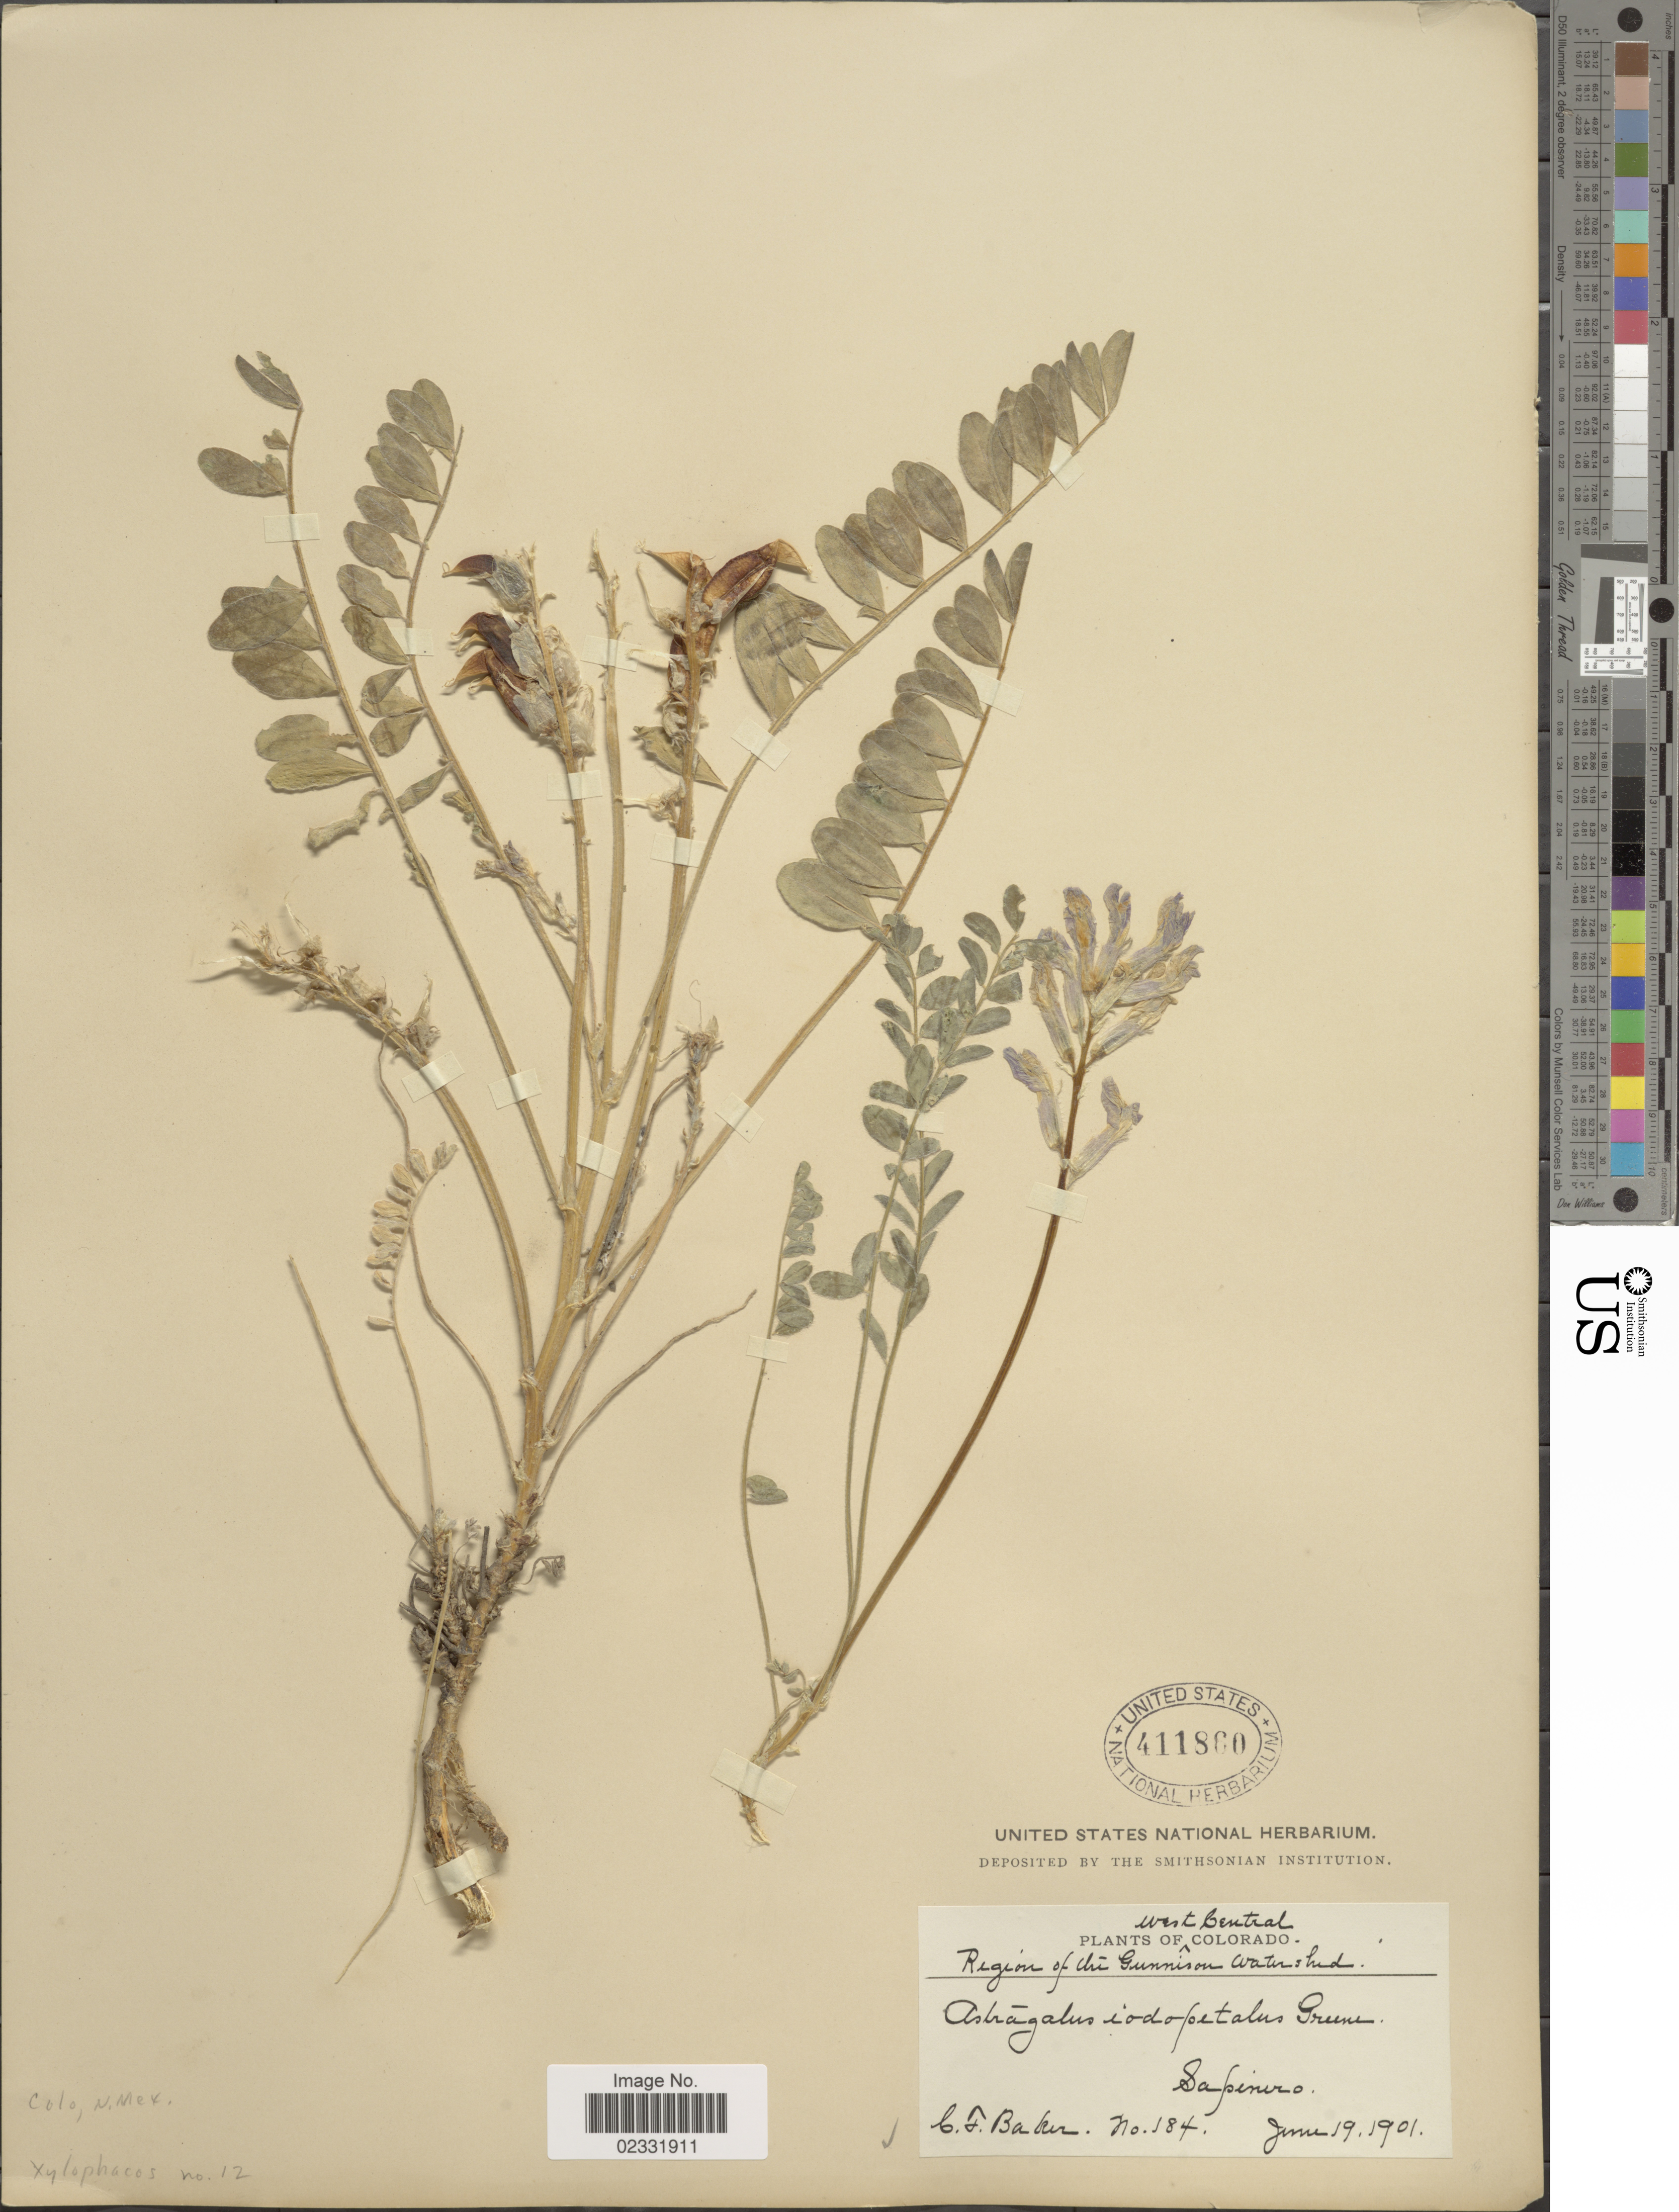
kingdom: Plantae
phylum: Tracheophyta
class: Magnoliopsida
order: Fabales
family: Fabaceae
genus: Astragalus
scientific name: Astragalus iodopetalus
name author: (Rydb.) Barneby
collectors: C. F. Baker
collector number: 184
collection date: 1901-06-19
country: United States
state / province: Colorado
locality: West Central Colorado,Region of the Gunnison Watershed, Sapinero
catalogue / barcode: US 411860